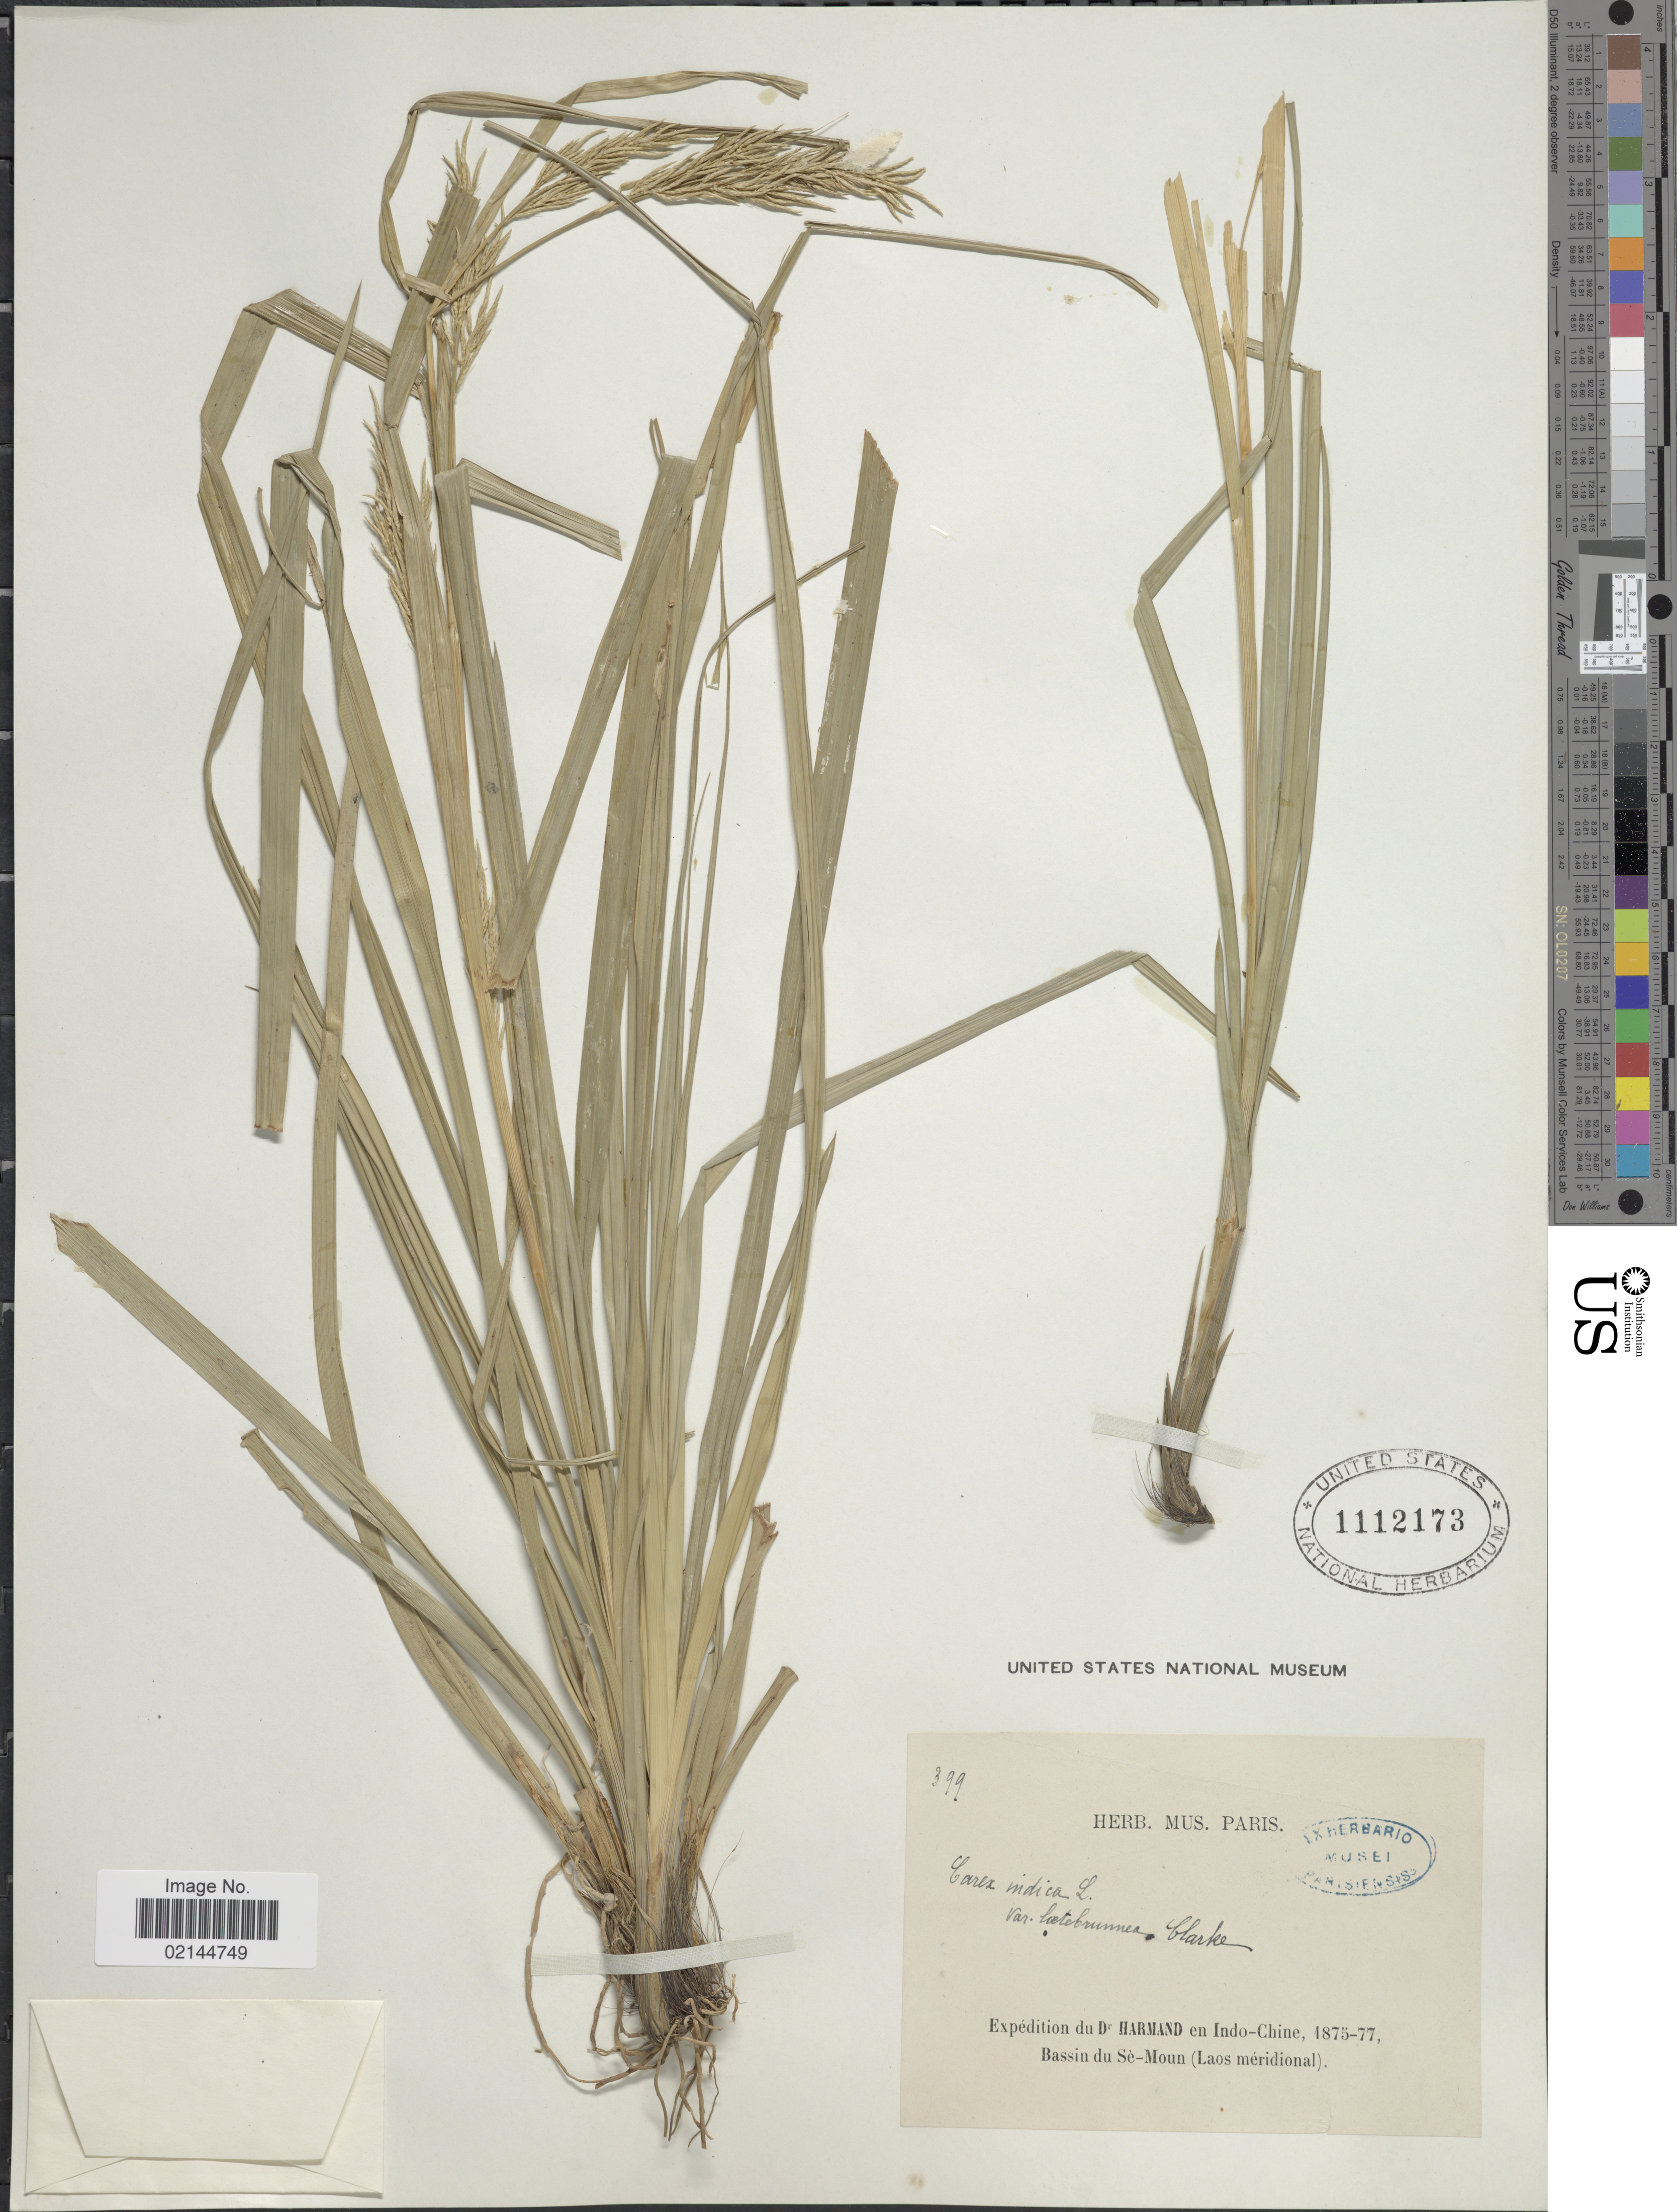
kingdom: Plantae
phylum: Tracheophyta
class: Liliopsida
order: Poales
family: Cyperaceae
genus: Carex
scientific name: Carex indica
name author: L.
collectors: Harmand, --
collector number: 399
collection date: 1875/1877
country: Laos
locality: Bassin du Se-Moun (Laos meridional)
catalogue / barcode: US 1112173